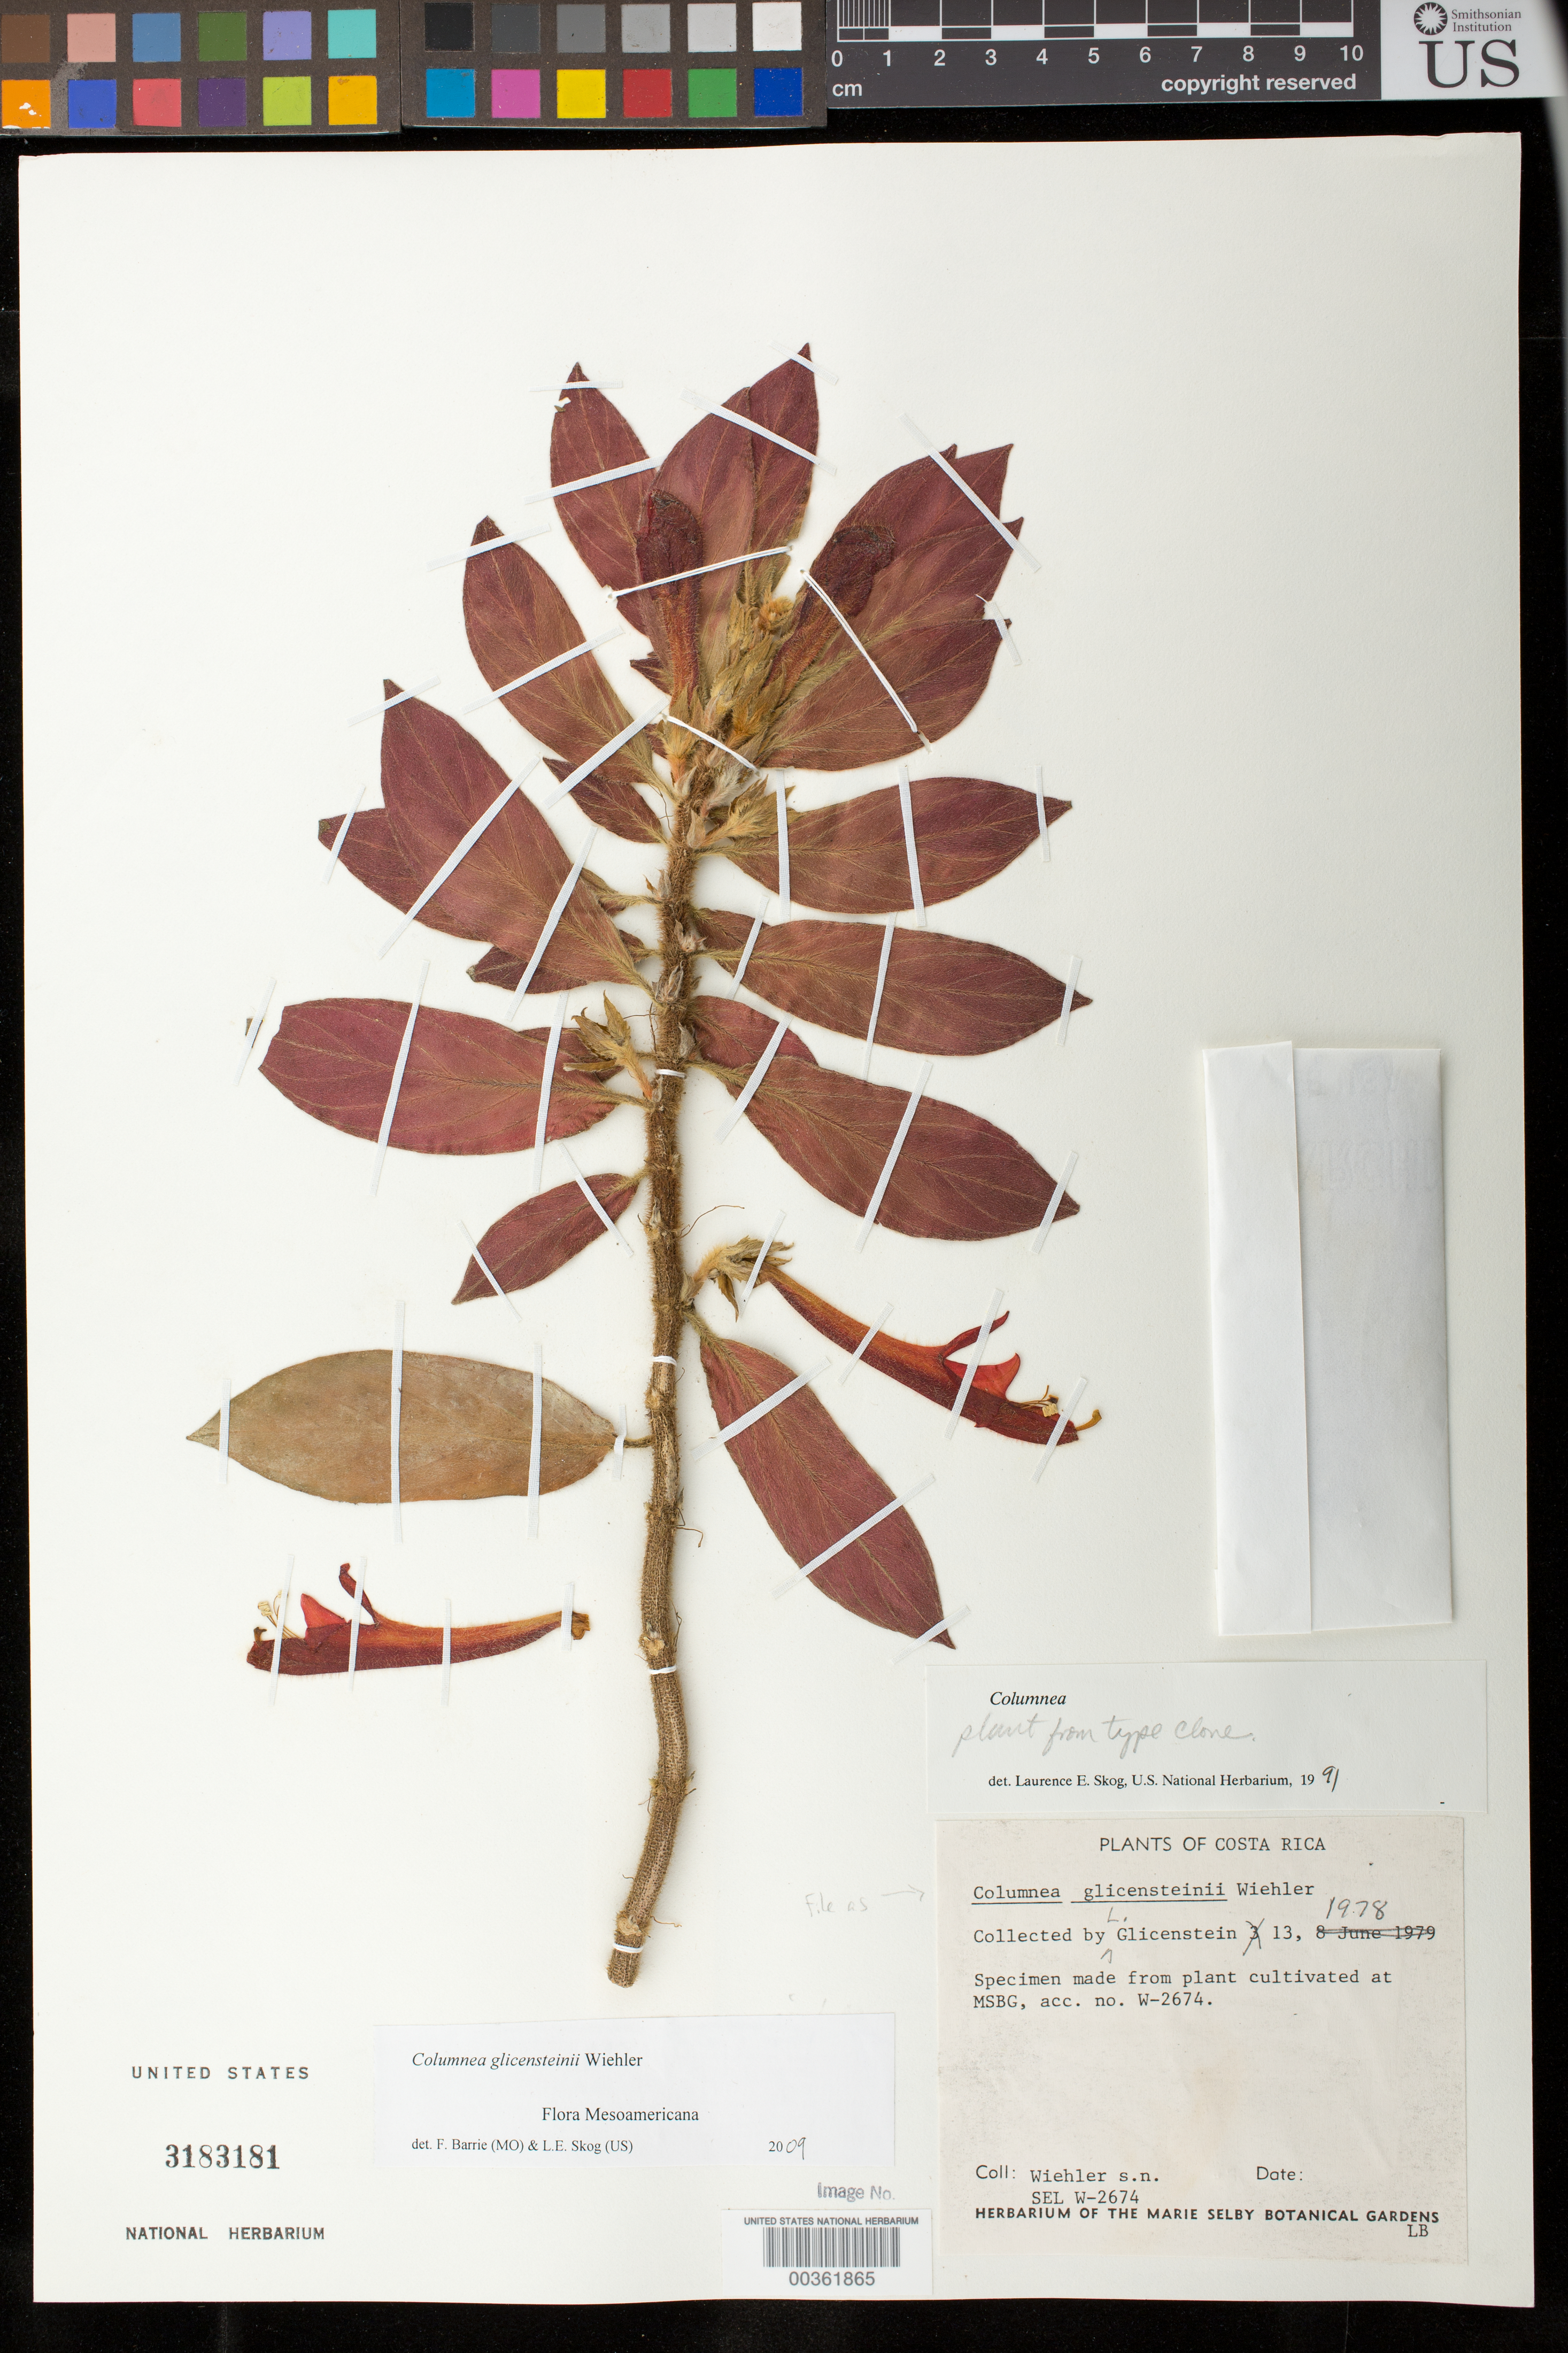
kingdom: Plantae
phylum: Tracheophyta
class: Magnoliopsida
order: Lamiales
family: Gesneriaceae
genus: Columnea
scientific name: Columnea raymondii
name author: C.V. Morton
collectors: H. J. Wiehler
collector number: s.n. [W-2674]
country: United States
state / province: Florida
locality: Marie Selby Botanical Gardens - Gesneriad Research Foundation greenhouse.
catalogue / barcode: US 3183181